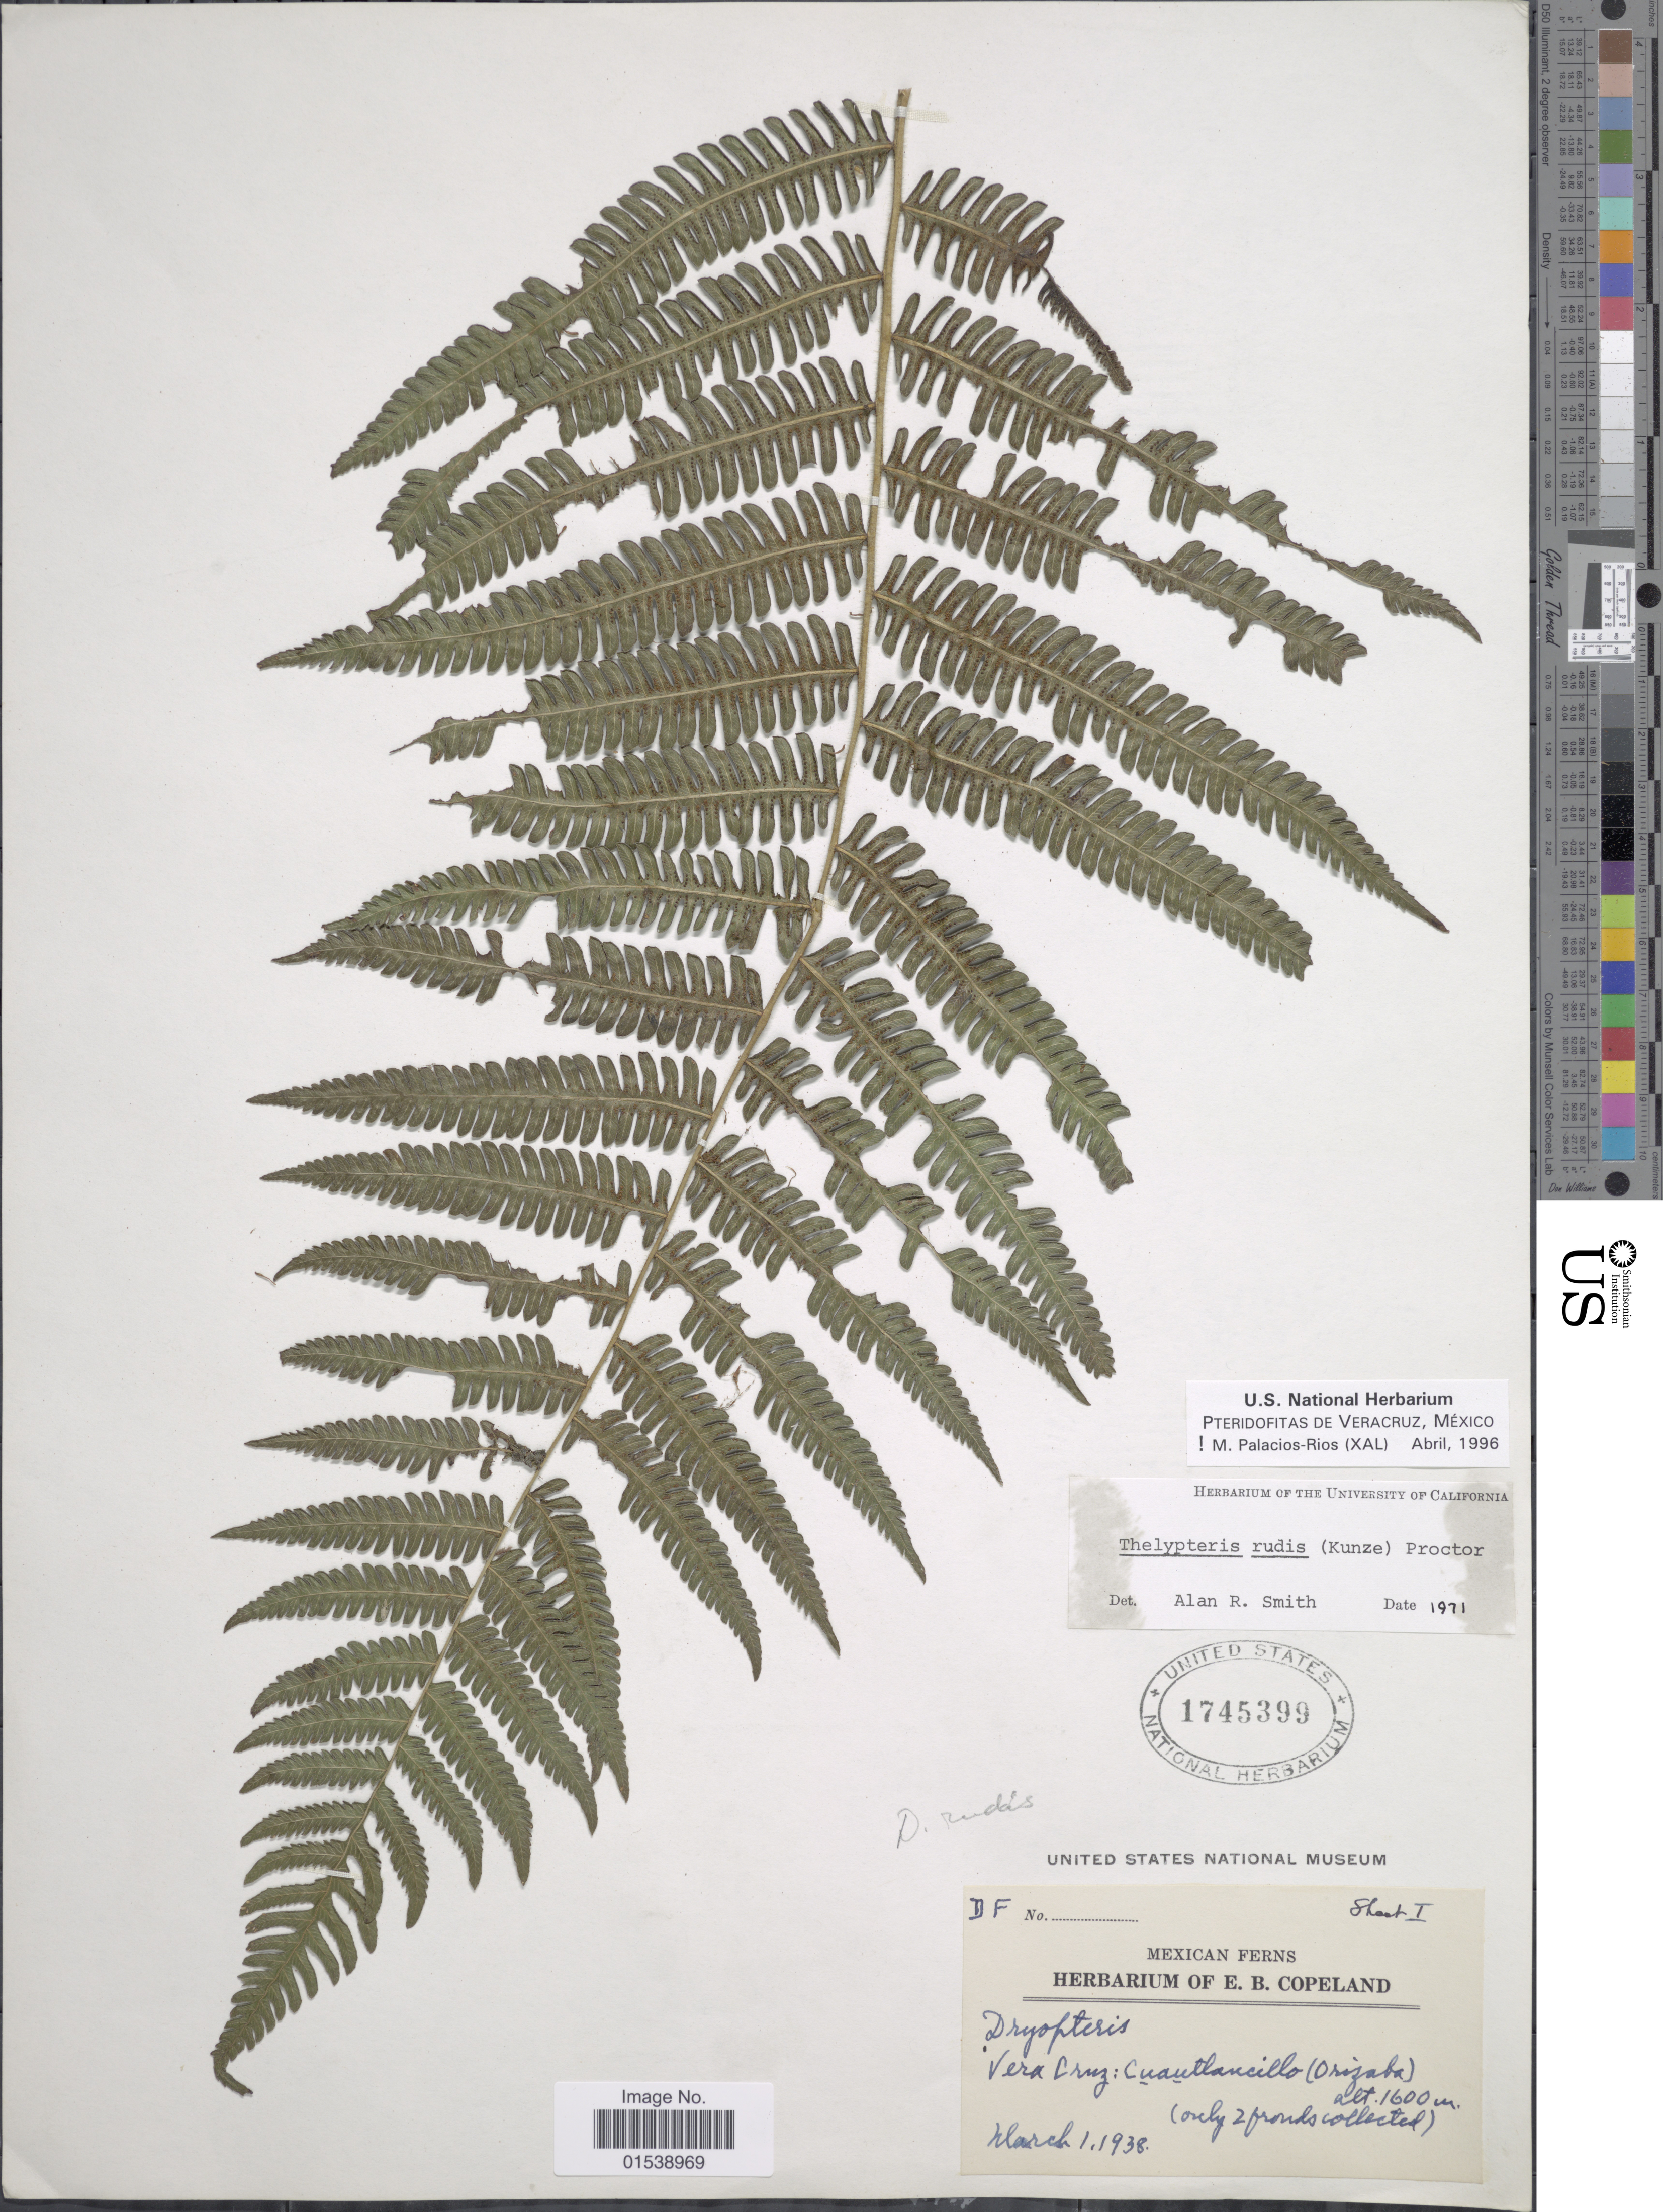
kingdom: Plantae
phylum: Tracheophyta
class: Polypodiopsida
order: Polypodiales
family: Thelypteridaceae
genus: Amauropelta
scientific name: Amauropelta rudis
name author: (Kunze) Pic. Serm.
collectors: ex herb. E. B. Copeland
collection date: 1938-03-01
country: Mexico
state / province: Veracruz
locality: Vera Cruz: Cuautlancillo (Orizaba)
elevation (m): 1600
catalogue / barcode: US 1745399